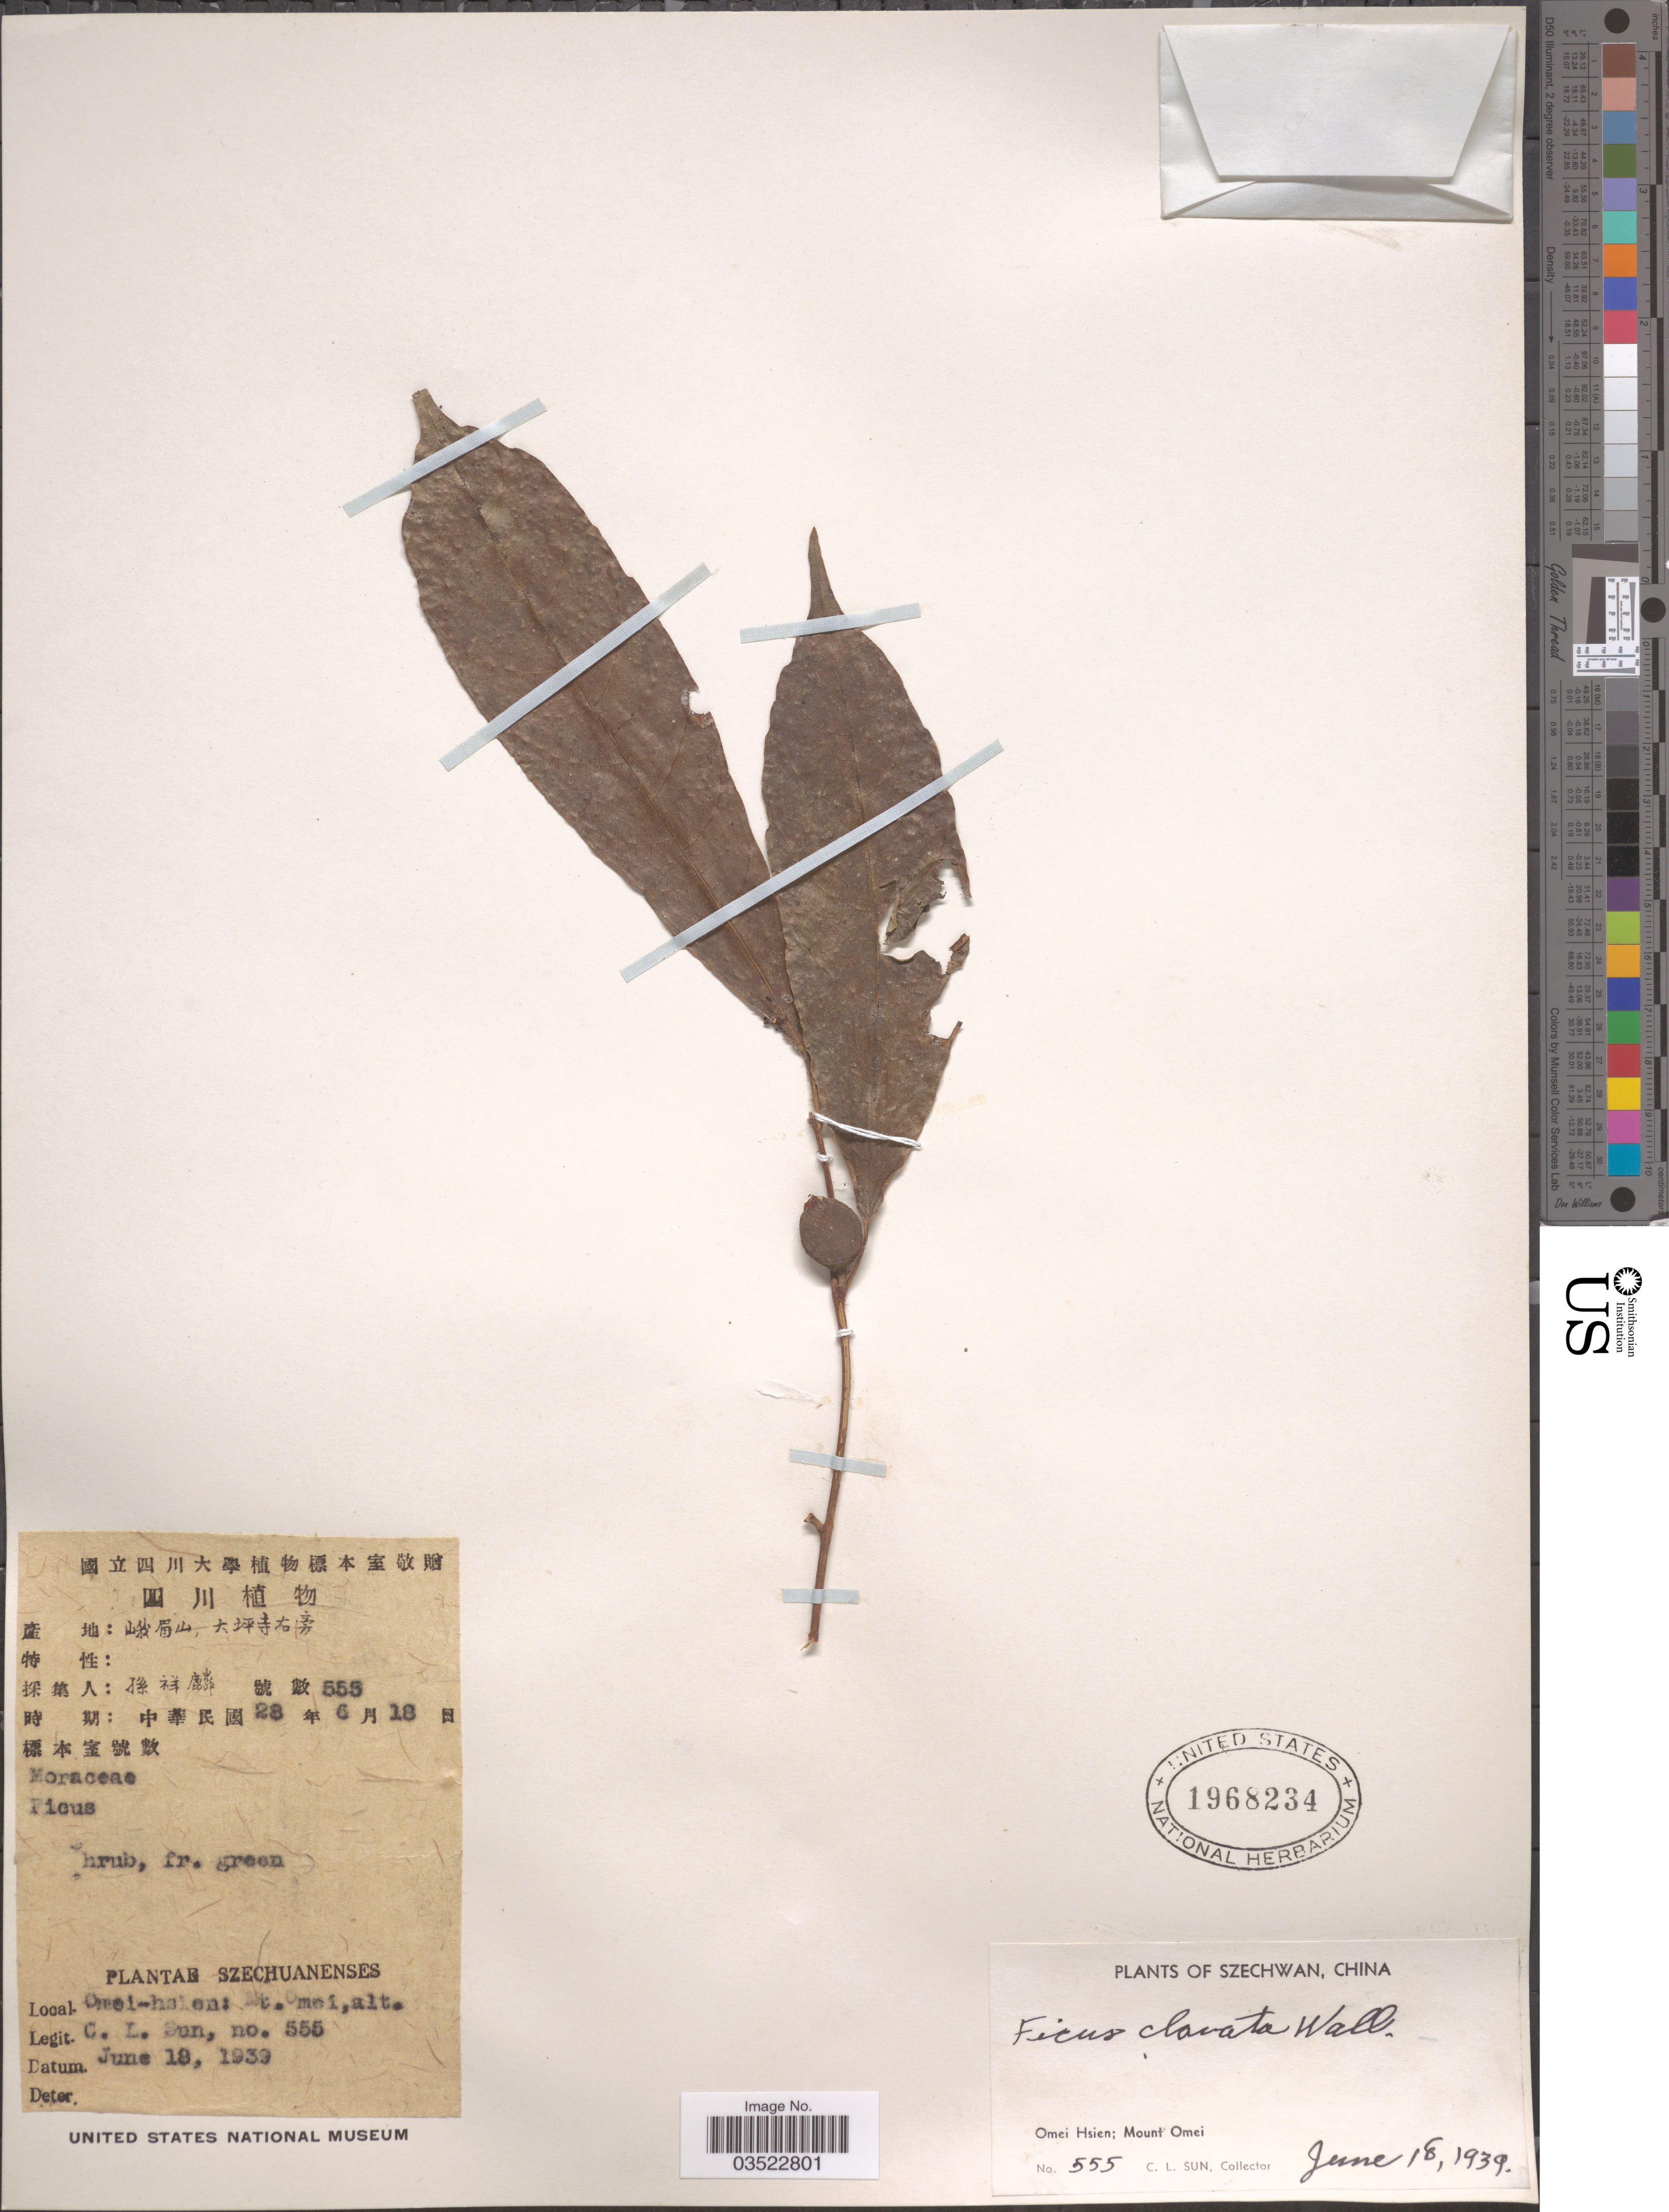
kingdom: Plantae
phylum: Tracheophyta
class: Magnoliopsida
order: Rosales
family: Moraceae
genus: Ficus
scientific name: Ficus subincisa var. subincisa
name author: Buch.-Ham. ex Sm.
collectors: C. Sun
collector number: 555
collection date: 1939-06-18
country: China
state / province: Sichuan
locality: Szechwan. Szechuanenses. Omei-Hsien: Mount Omei.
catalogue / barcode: US 1968234